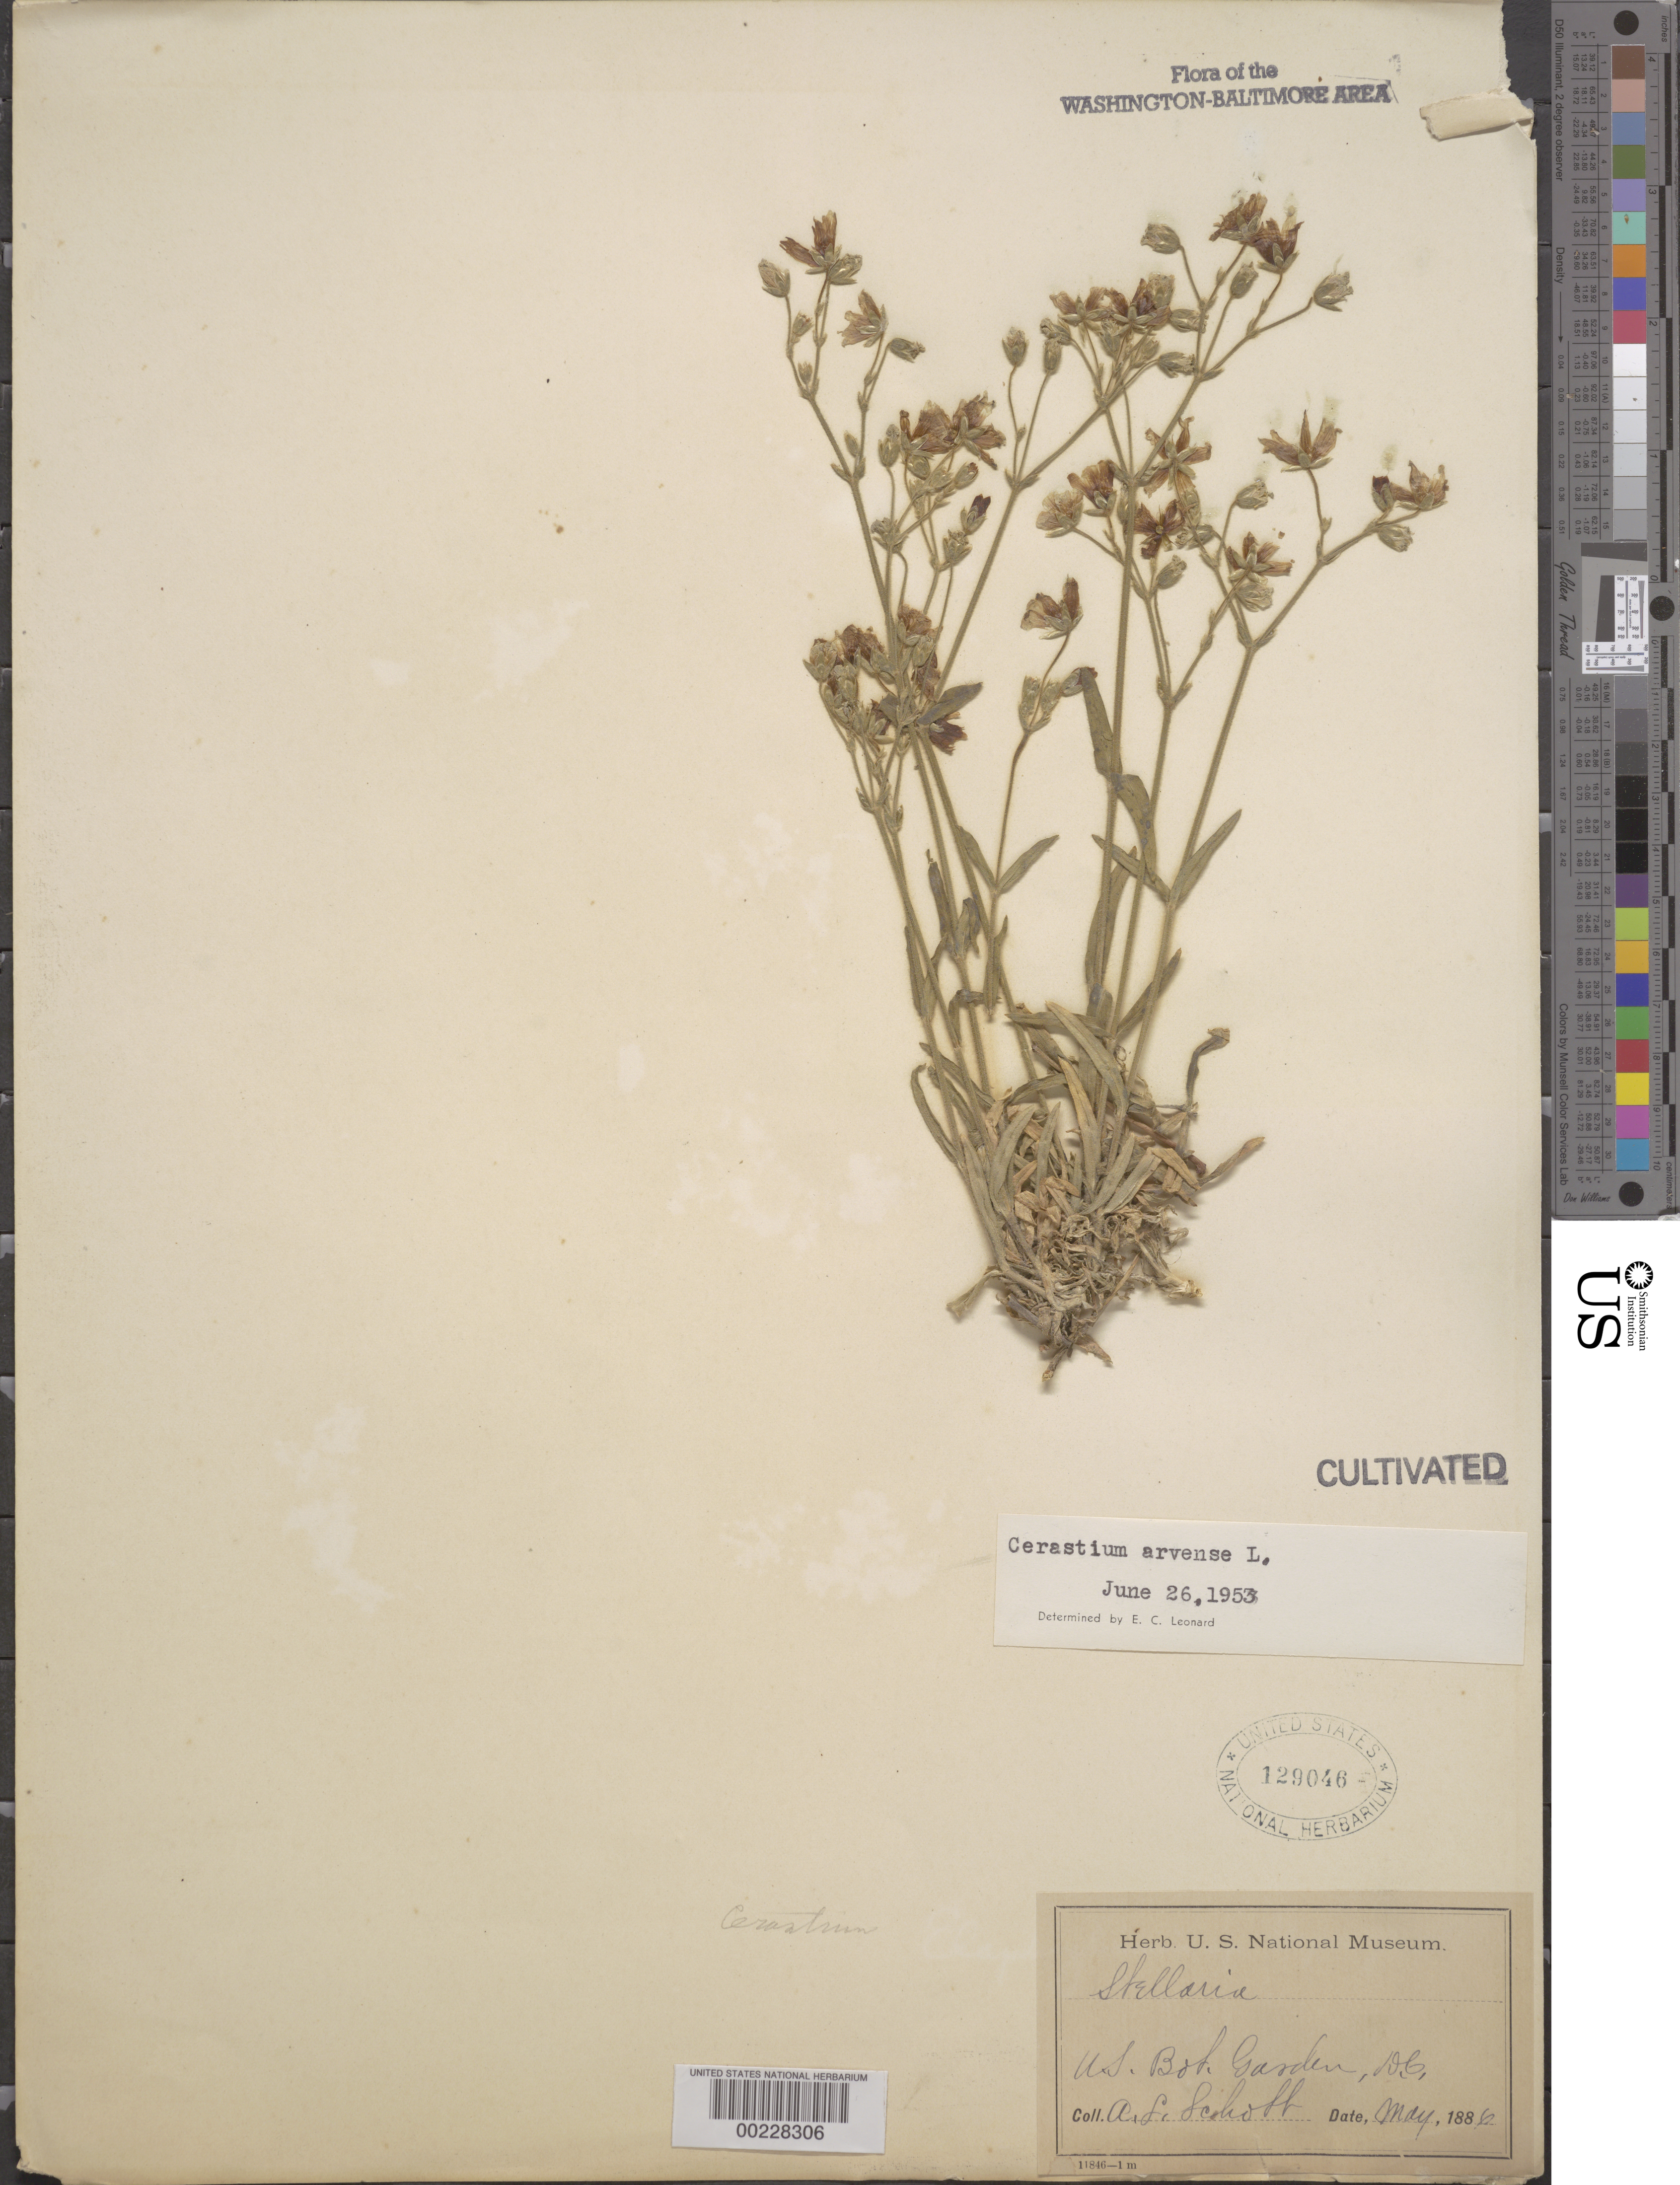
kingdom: Plantae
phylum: Tracheophyta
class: Magnoliopsida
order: Caryophyllales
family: Caryophyllaceae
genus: Cerastium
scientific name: Cerastium arvense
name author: L.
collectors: A. L. Schott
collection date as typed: May 1886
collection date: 1886-05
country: United States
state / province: District of Columbia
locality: Botanical gardens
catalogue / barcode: US 129046